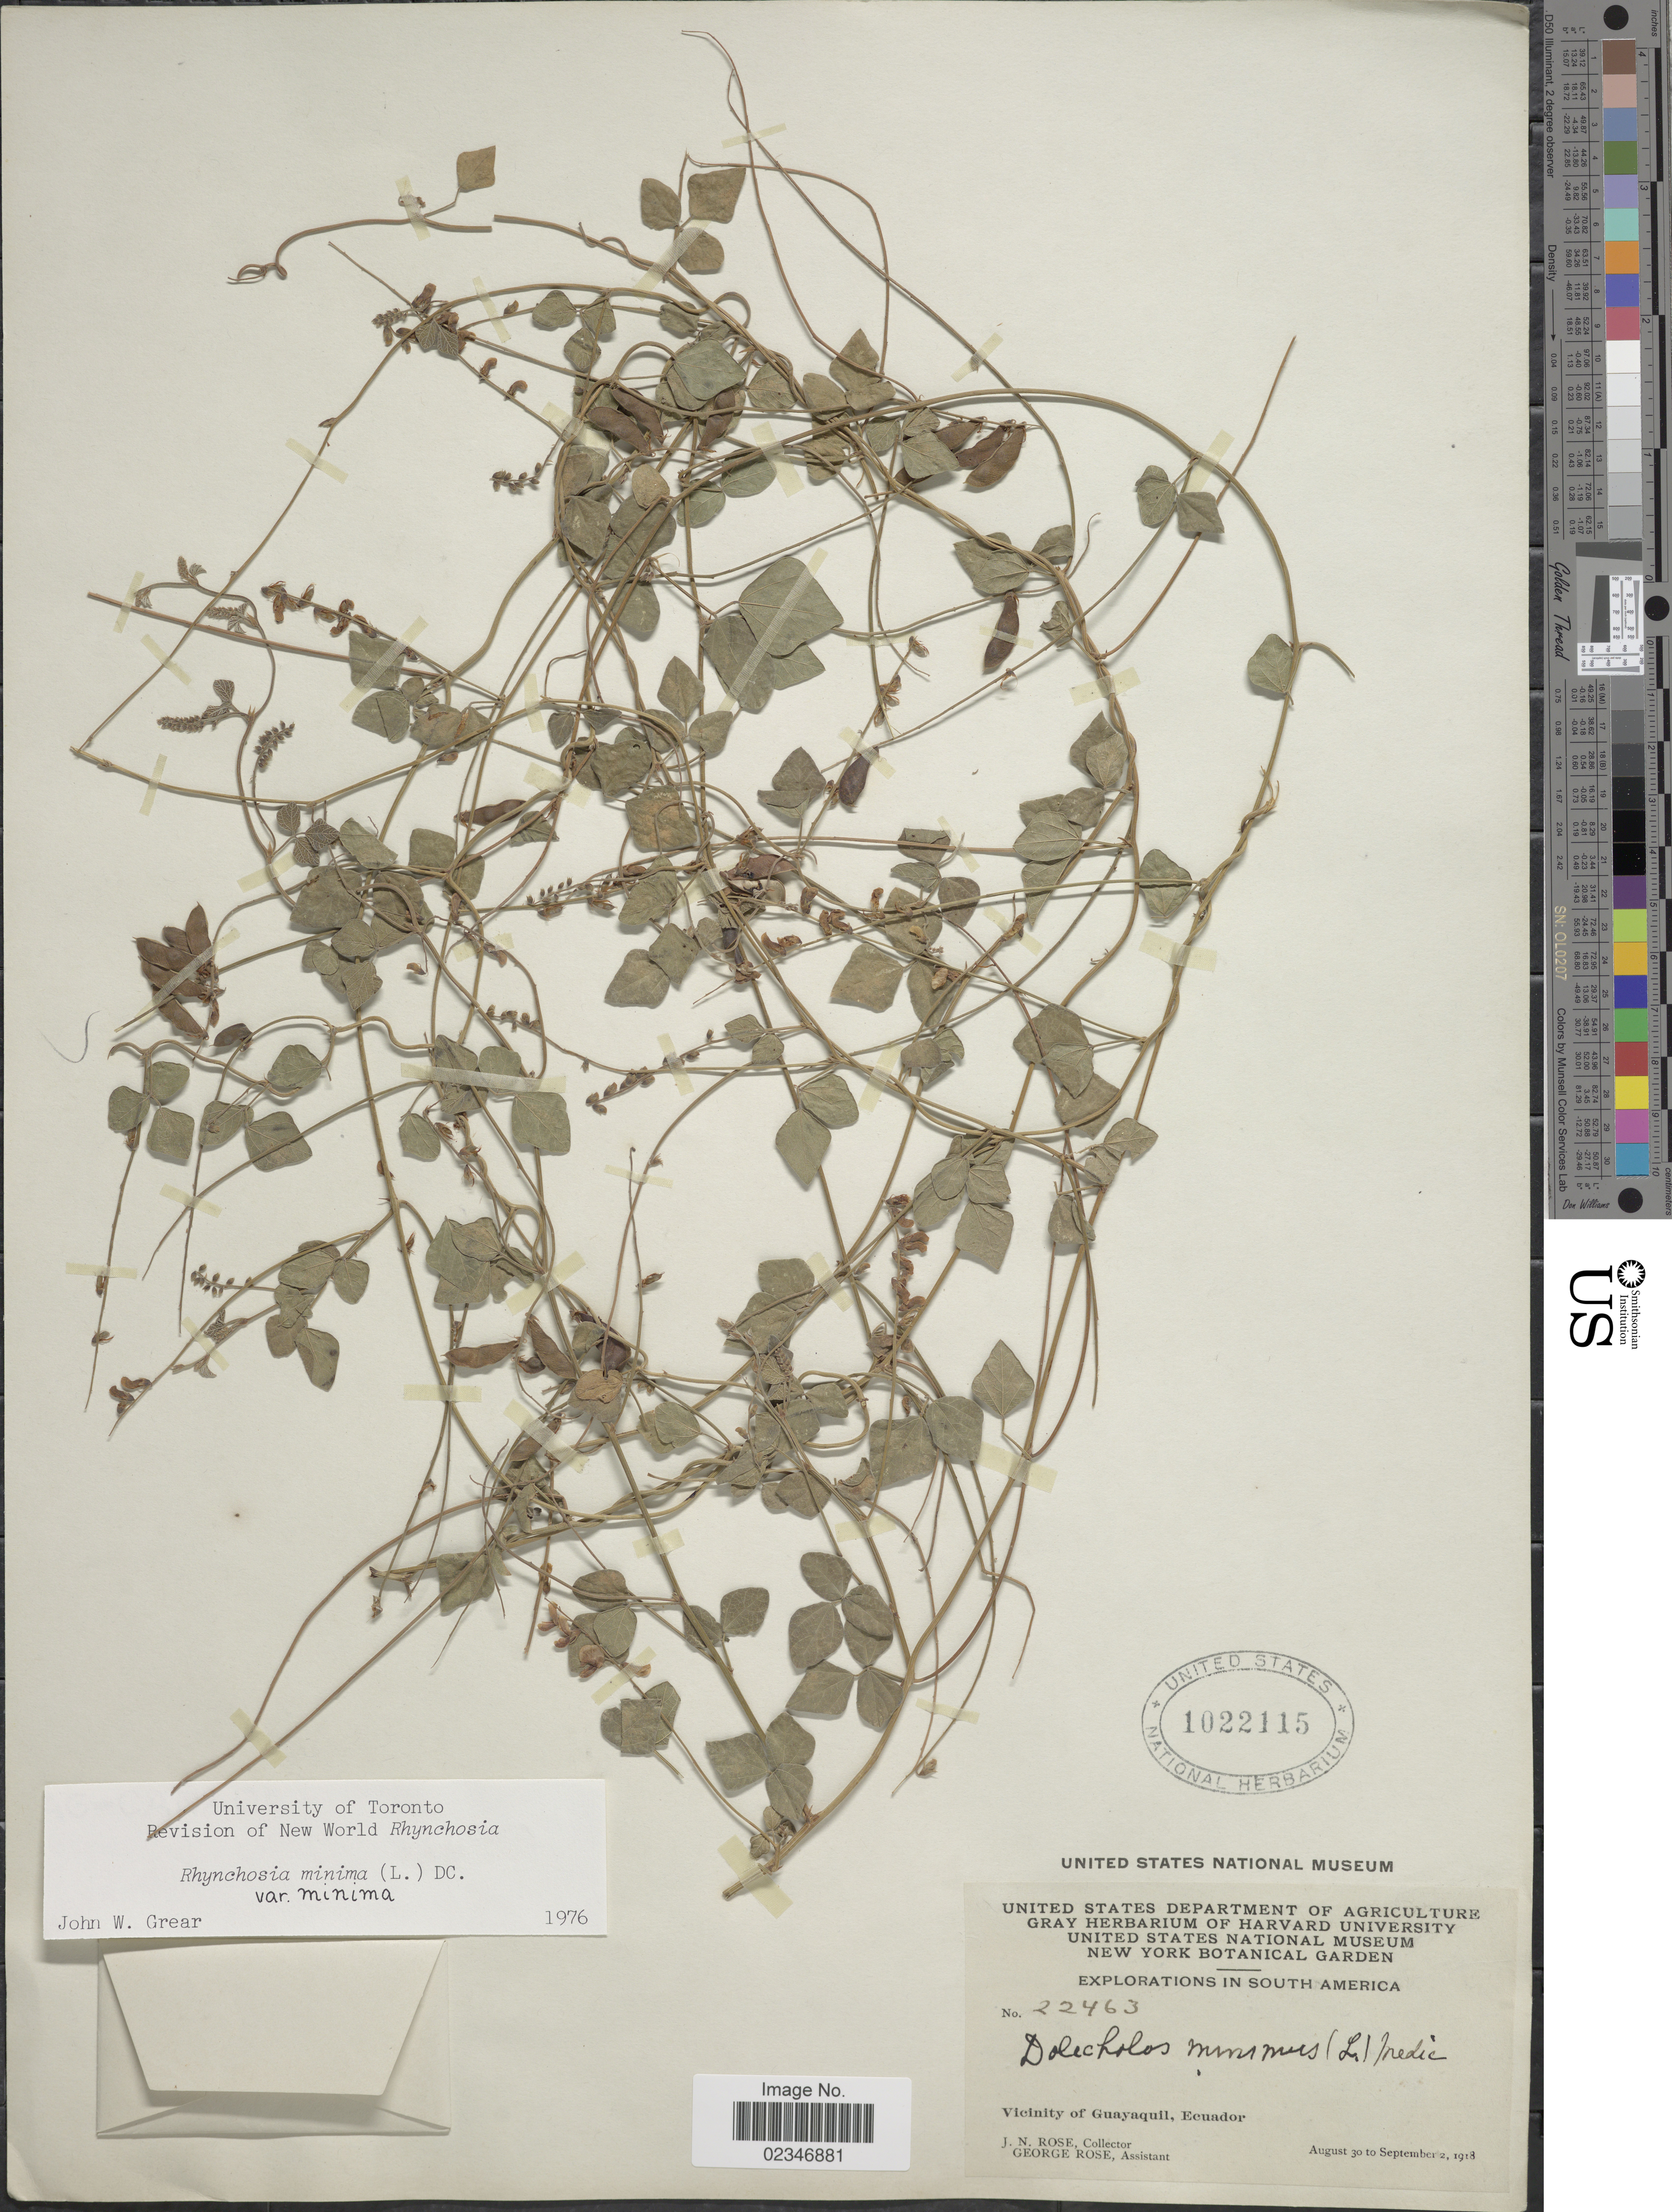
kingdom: Plantae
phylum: Tracheophyta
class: Magnoliopsida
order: Fabales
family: Fabaceae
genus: Rhynchosia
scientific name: Rhynchosia minima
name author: (L.) DC.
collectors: J. N. Rose & G. Rose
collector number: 22463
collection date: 1918-08-30/1918-09-02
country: Ecuador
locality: Guayaquil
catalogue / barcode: US 1022115